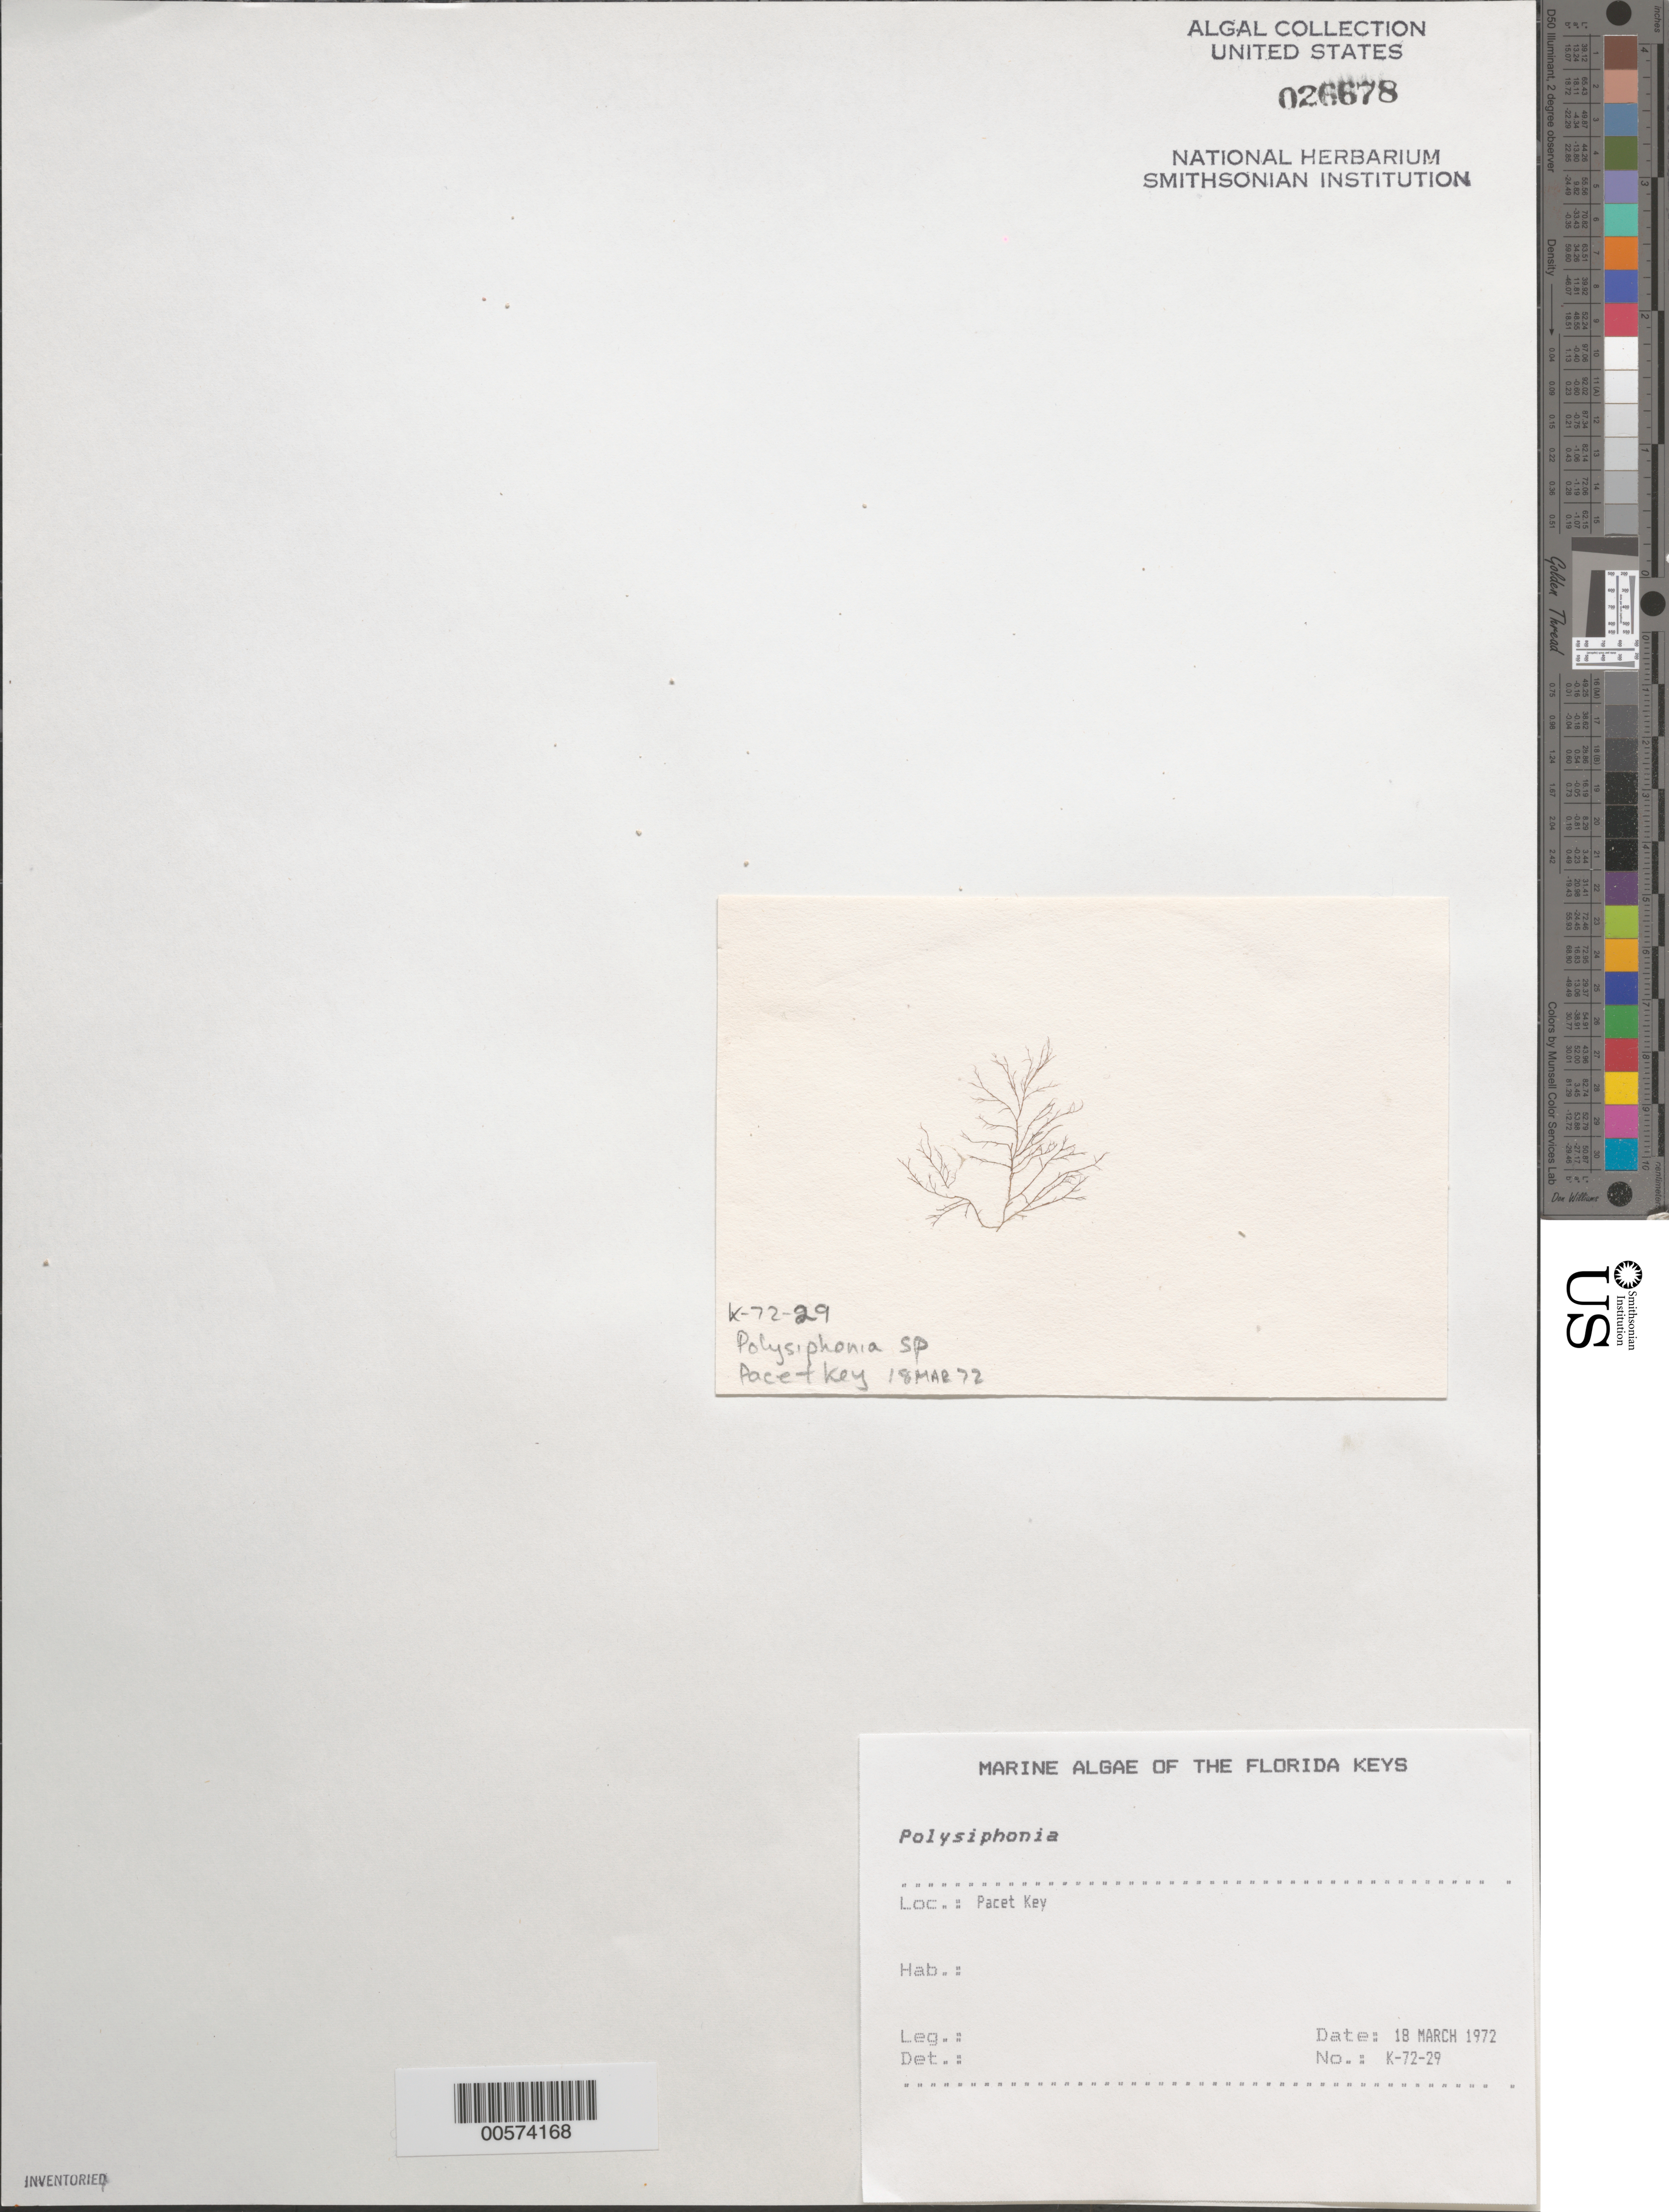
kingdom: Plantae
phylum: Rhodophyta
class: Florideophyceae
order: Ceramiales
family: Rhodomelaceae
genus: Polysiphonia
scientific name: Polysiphonia sp.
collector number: K-72-29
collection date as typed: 18 Mar 1972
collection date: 1972-03-18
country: United States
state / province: Florida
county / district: Monroe County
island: Pacet Key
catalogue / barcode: US 26678